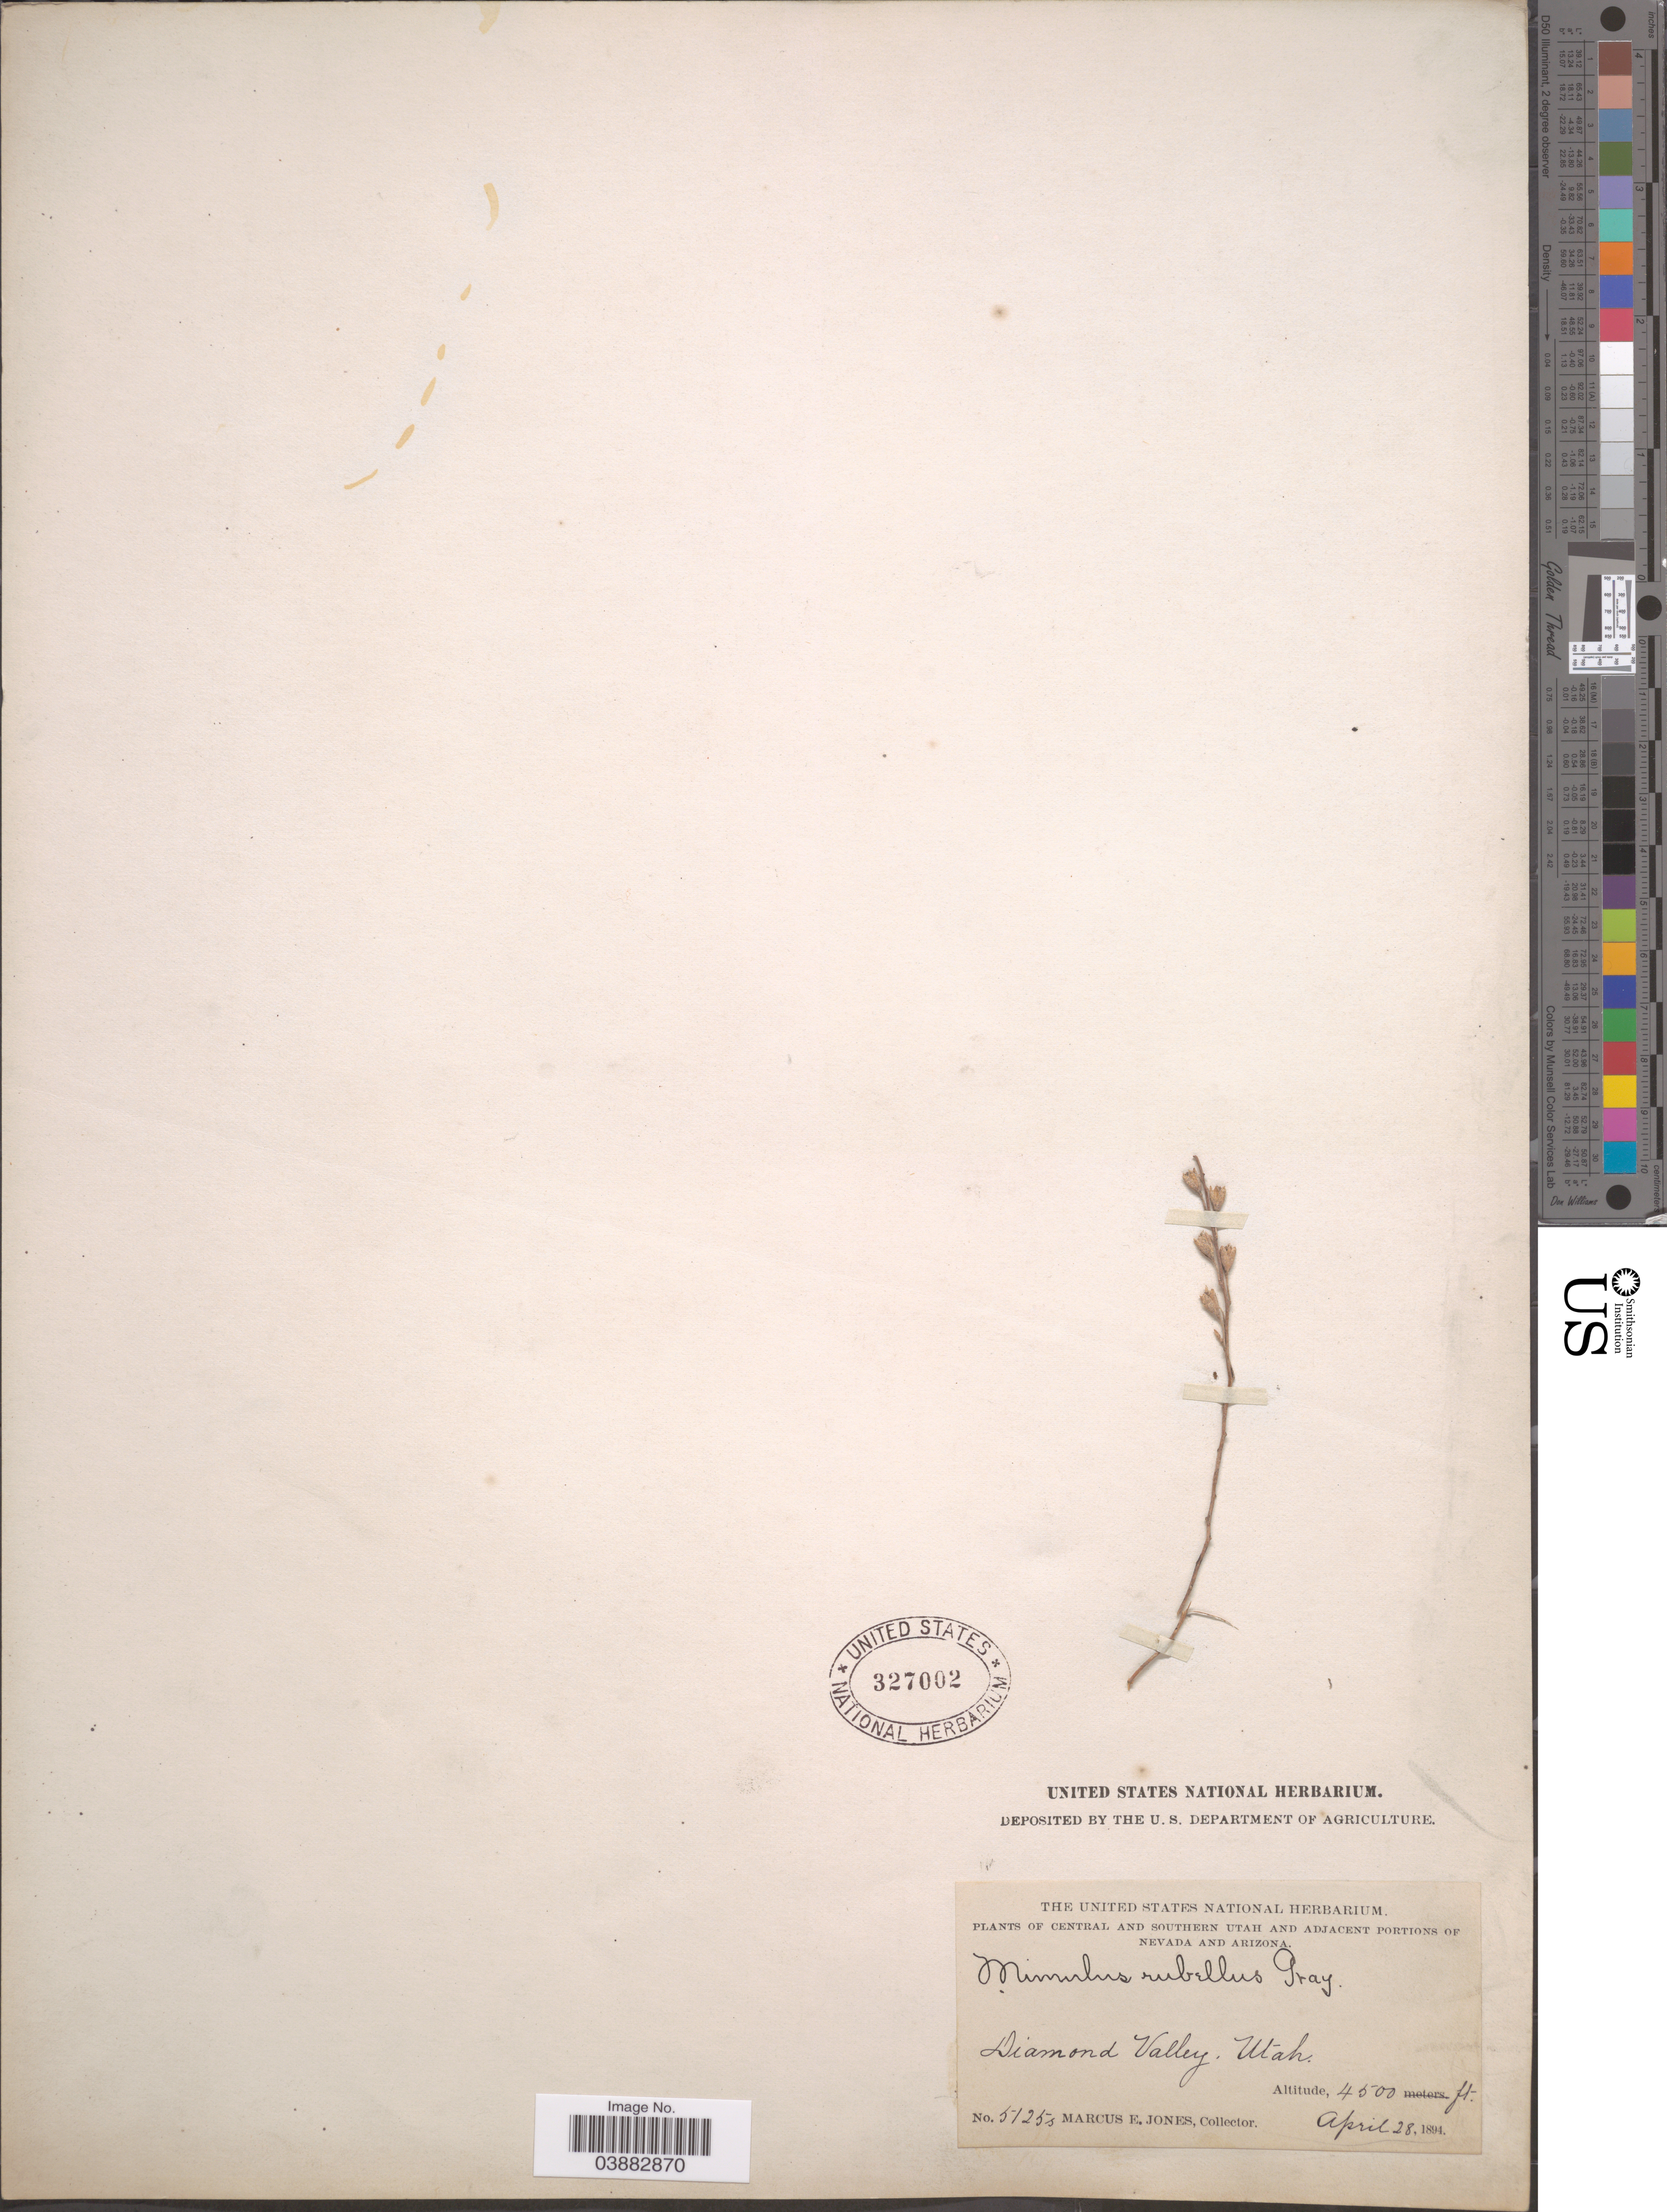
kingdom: Plantae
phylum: Tracheophyta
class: Magnoliopsida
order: Lamiales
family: Phrymaceae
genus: Mimulus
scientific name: Mimulus rubellus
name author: A. Gray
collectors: M. E. Jones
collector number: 5125s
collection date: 1894-04-28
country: United States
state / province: Utah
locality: Central and Southern Utah. Diamond Valley.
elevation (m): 1372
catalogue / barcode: US 327002